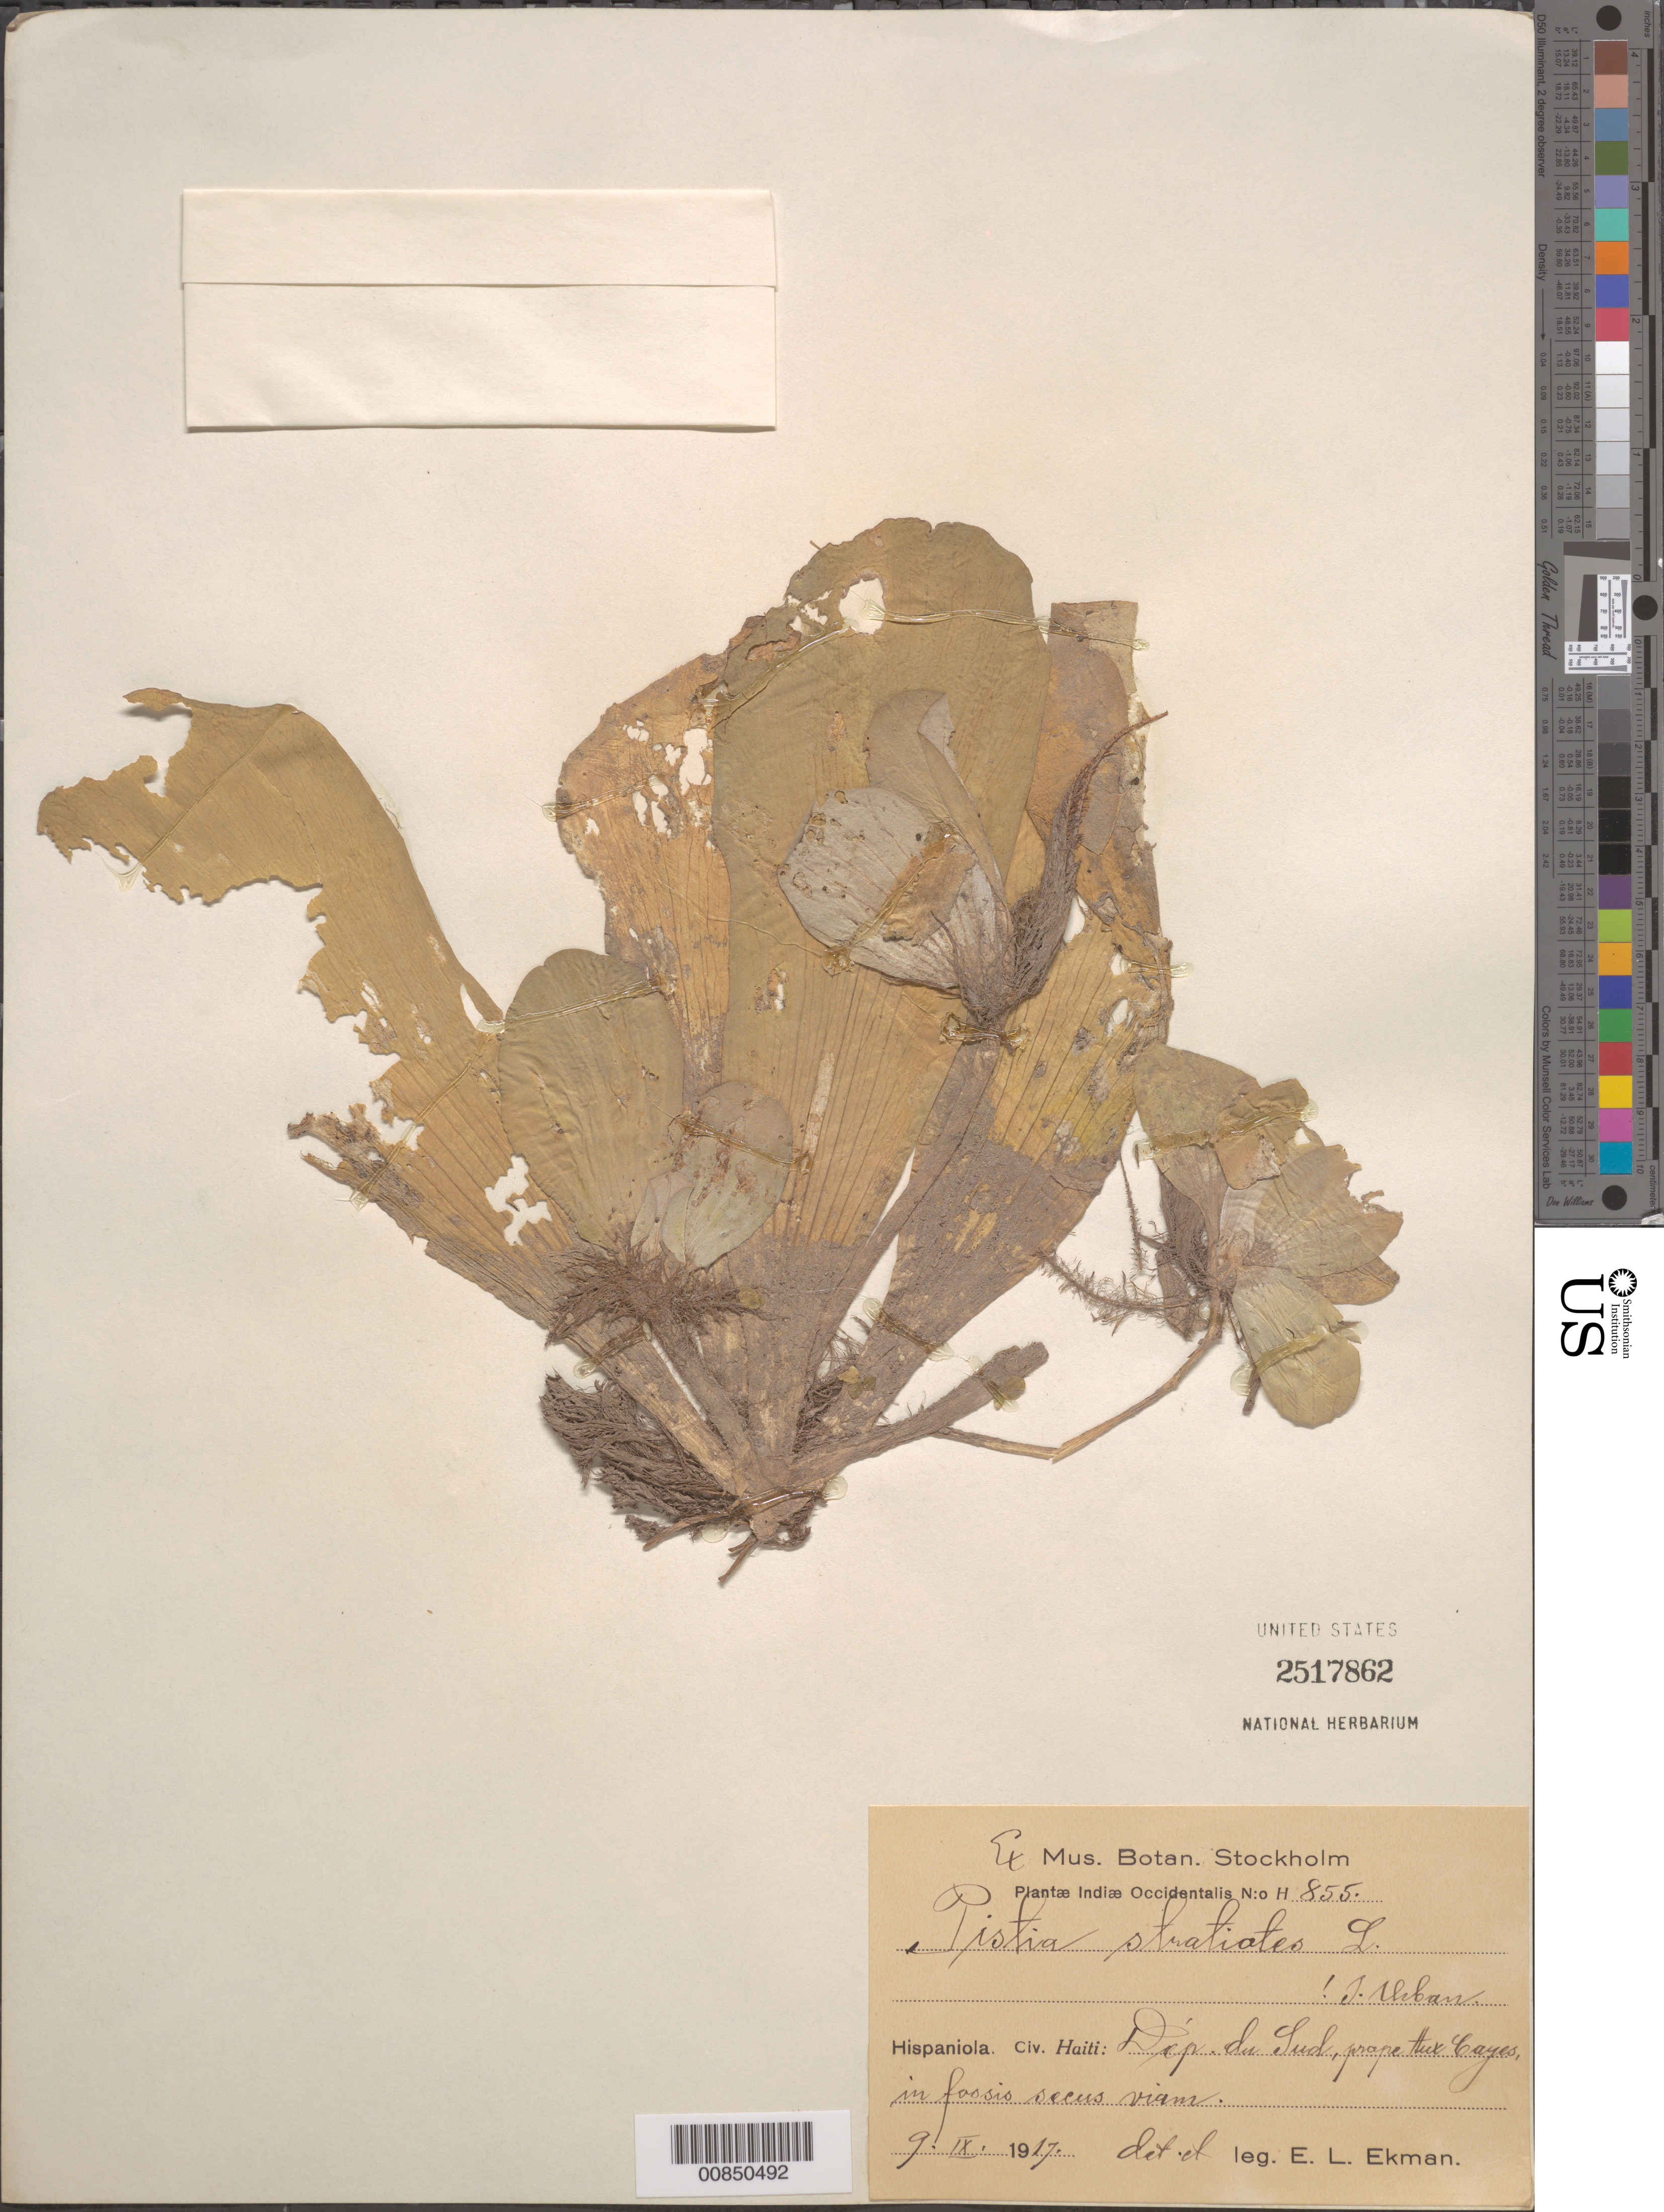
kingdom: Plantae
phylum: Tracheophyta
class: Liliopsida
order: Alismatales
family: Araceae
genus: Pistia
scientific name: Pistia stratiotes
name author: L.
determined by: Ekman, E. L.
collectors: E. L. Ekman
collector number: H 855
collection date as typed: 09 Sep 1917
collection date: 1917-09-09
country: Haiti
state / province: Sud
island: Hispaniola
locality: Aux Cayes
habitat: In fossis secus viam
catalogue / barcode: US 2517862